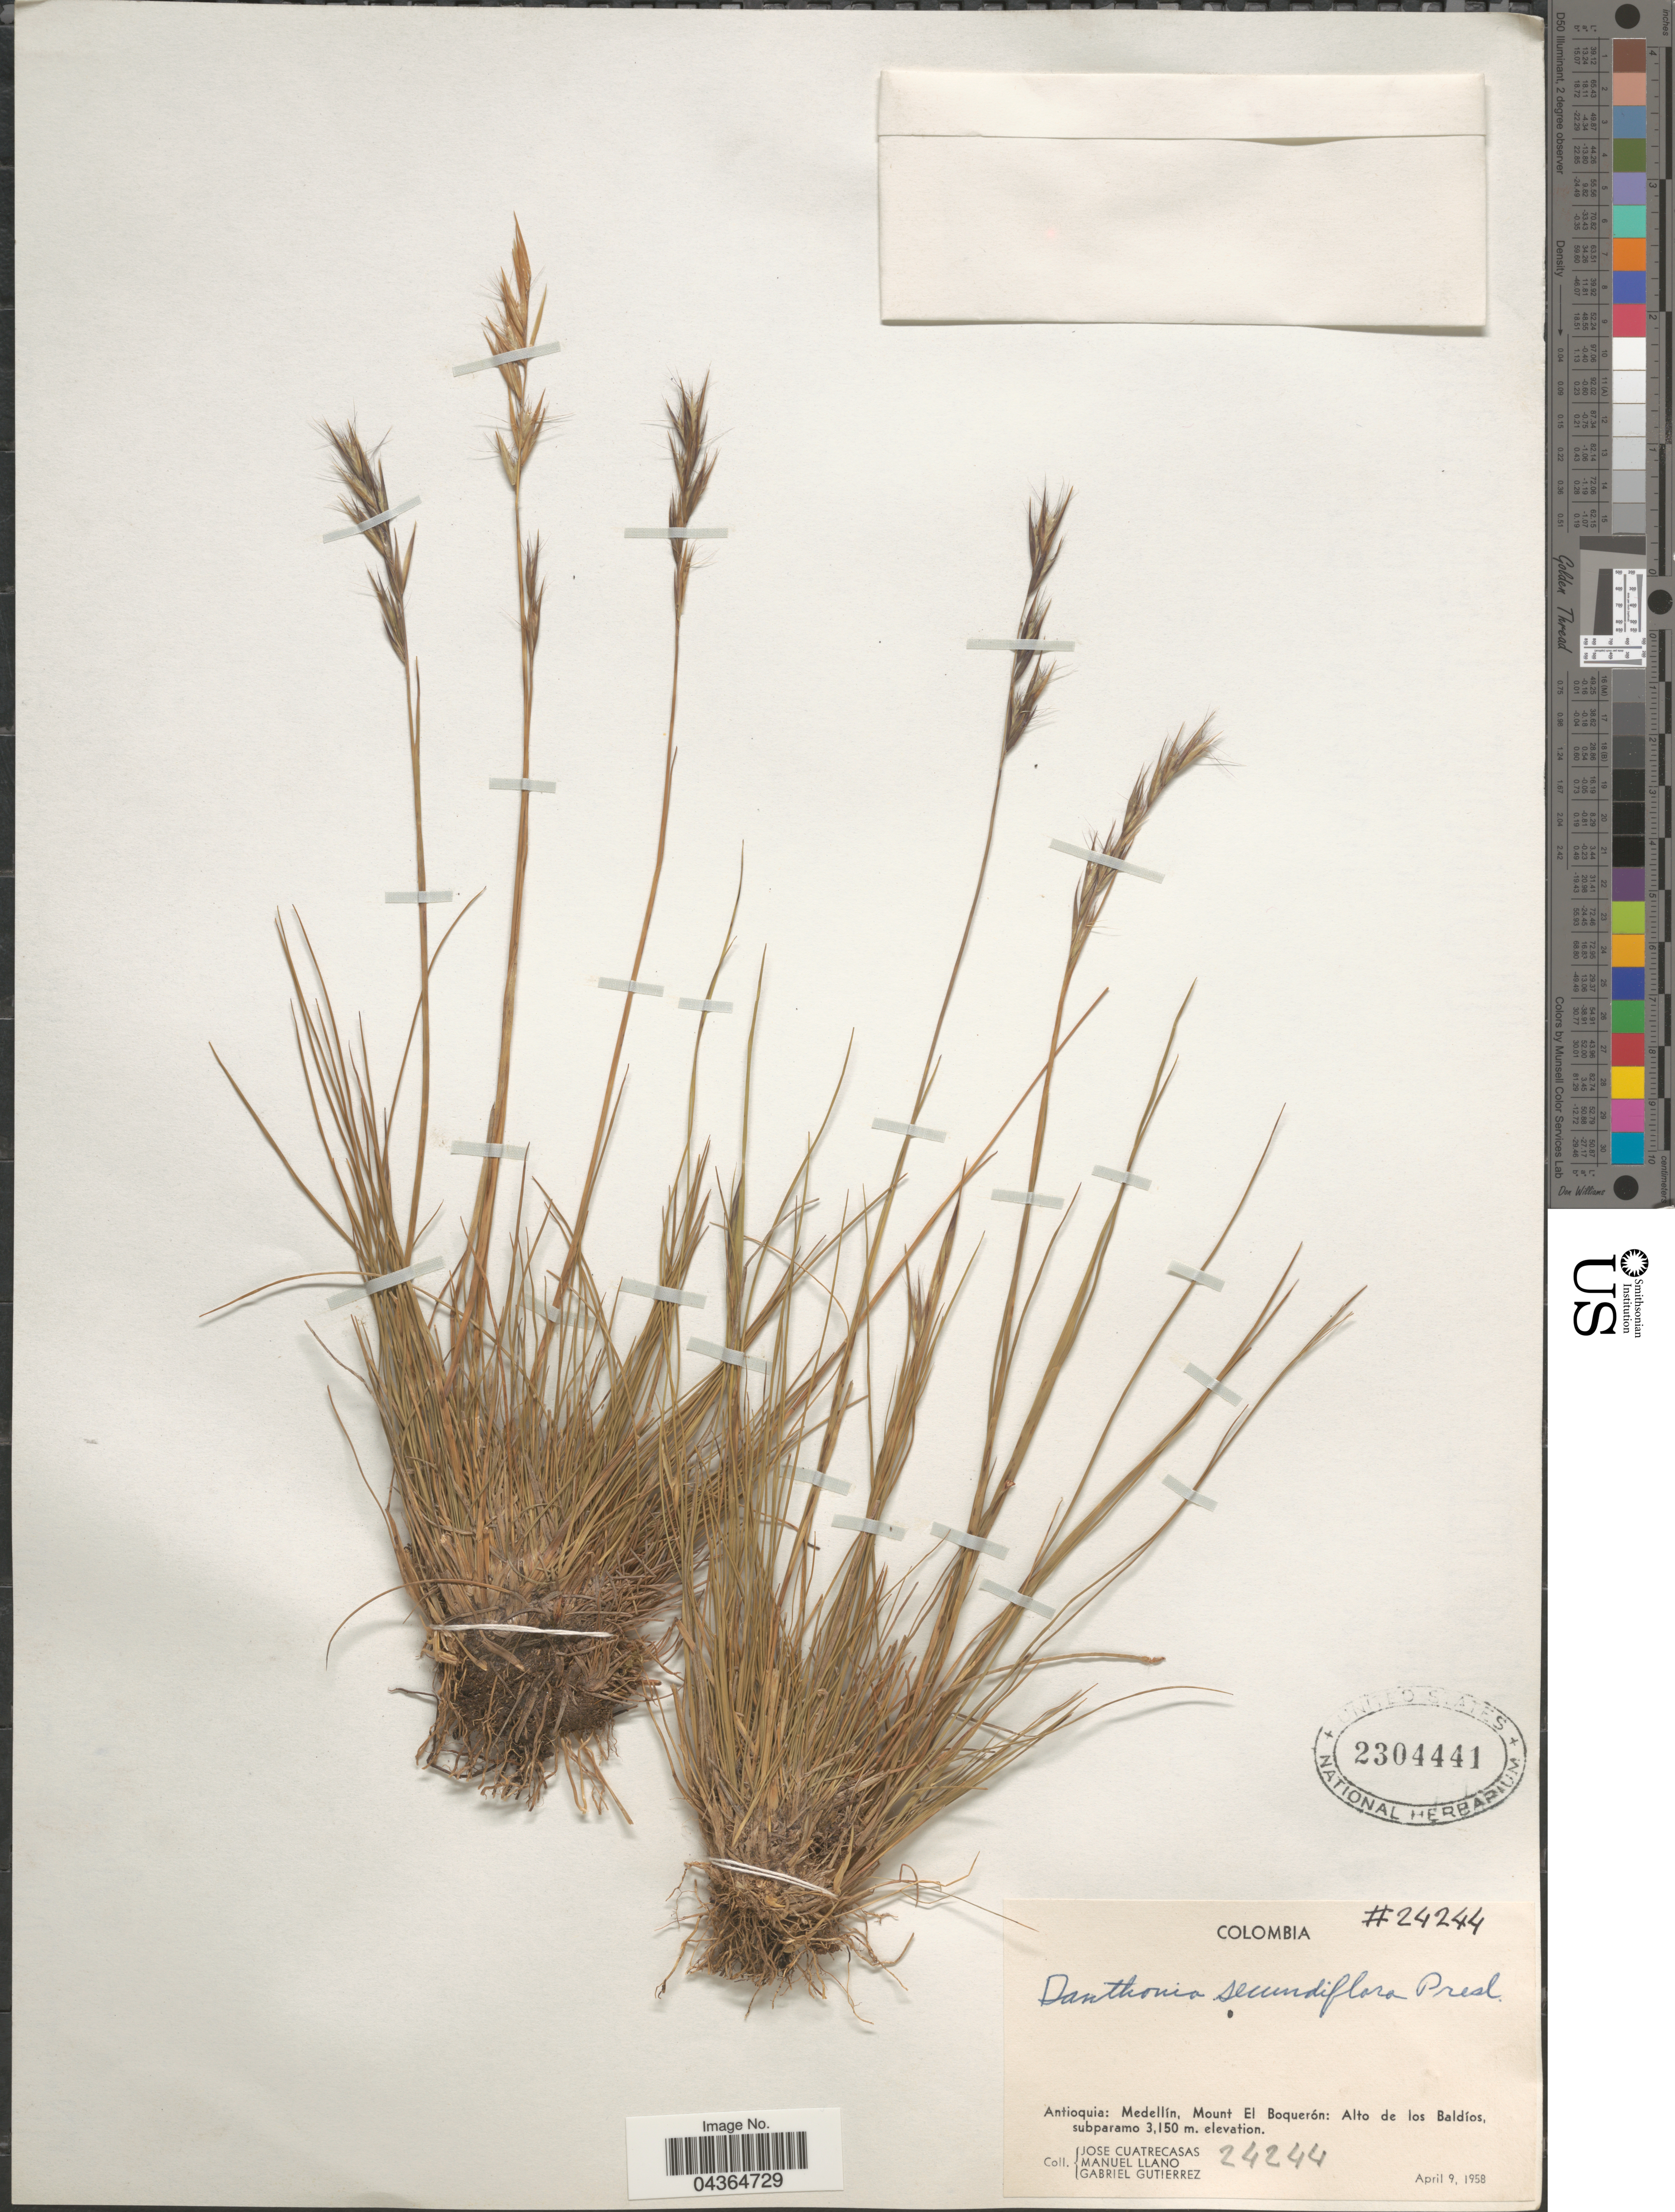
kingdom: Plantae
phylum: Tracheophyta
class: Liliopsida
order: Poales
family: Poaceae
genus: Danthonia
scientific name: Danthonia secundiflora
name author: J. Presl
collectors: J. Cuatrecasas, M. Llano & G. Gutierrez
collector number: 24244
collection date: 1958-04-09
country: Colombia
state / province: Antioquia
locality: Medellín, Mount El Boquerón: Alto de los Baldíos, subparamo.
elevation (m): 3150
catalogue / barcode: US 2304441